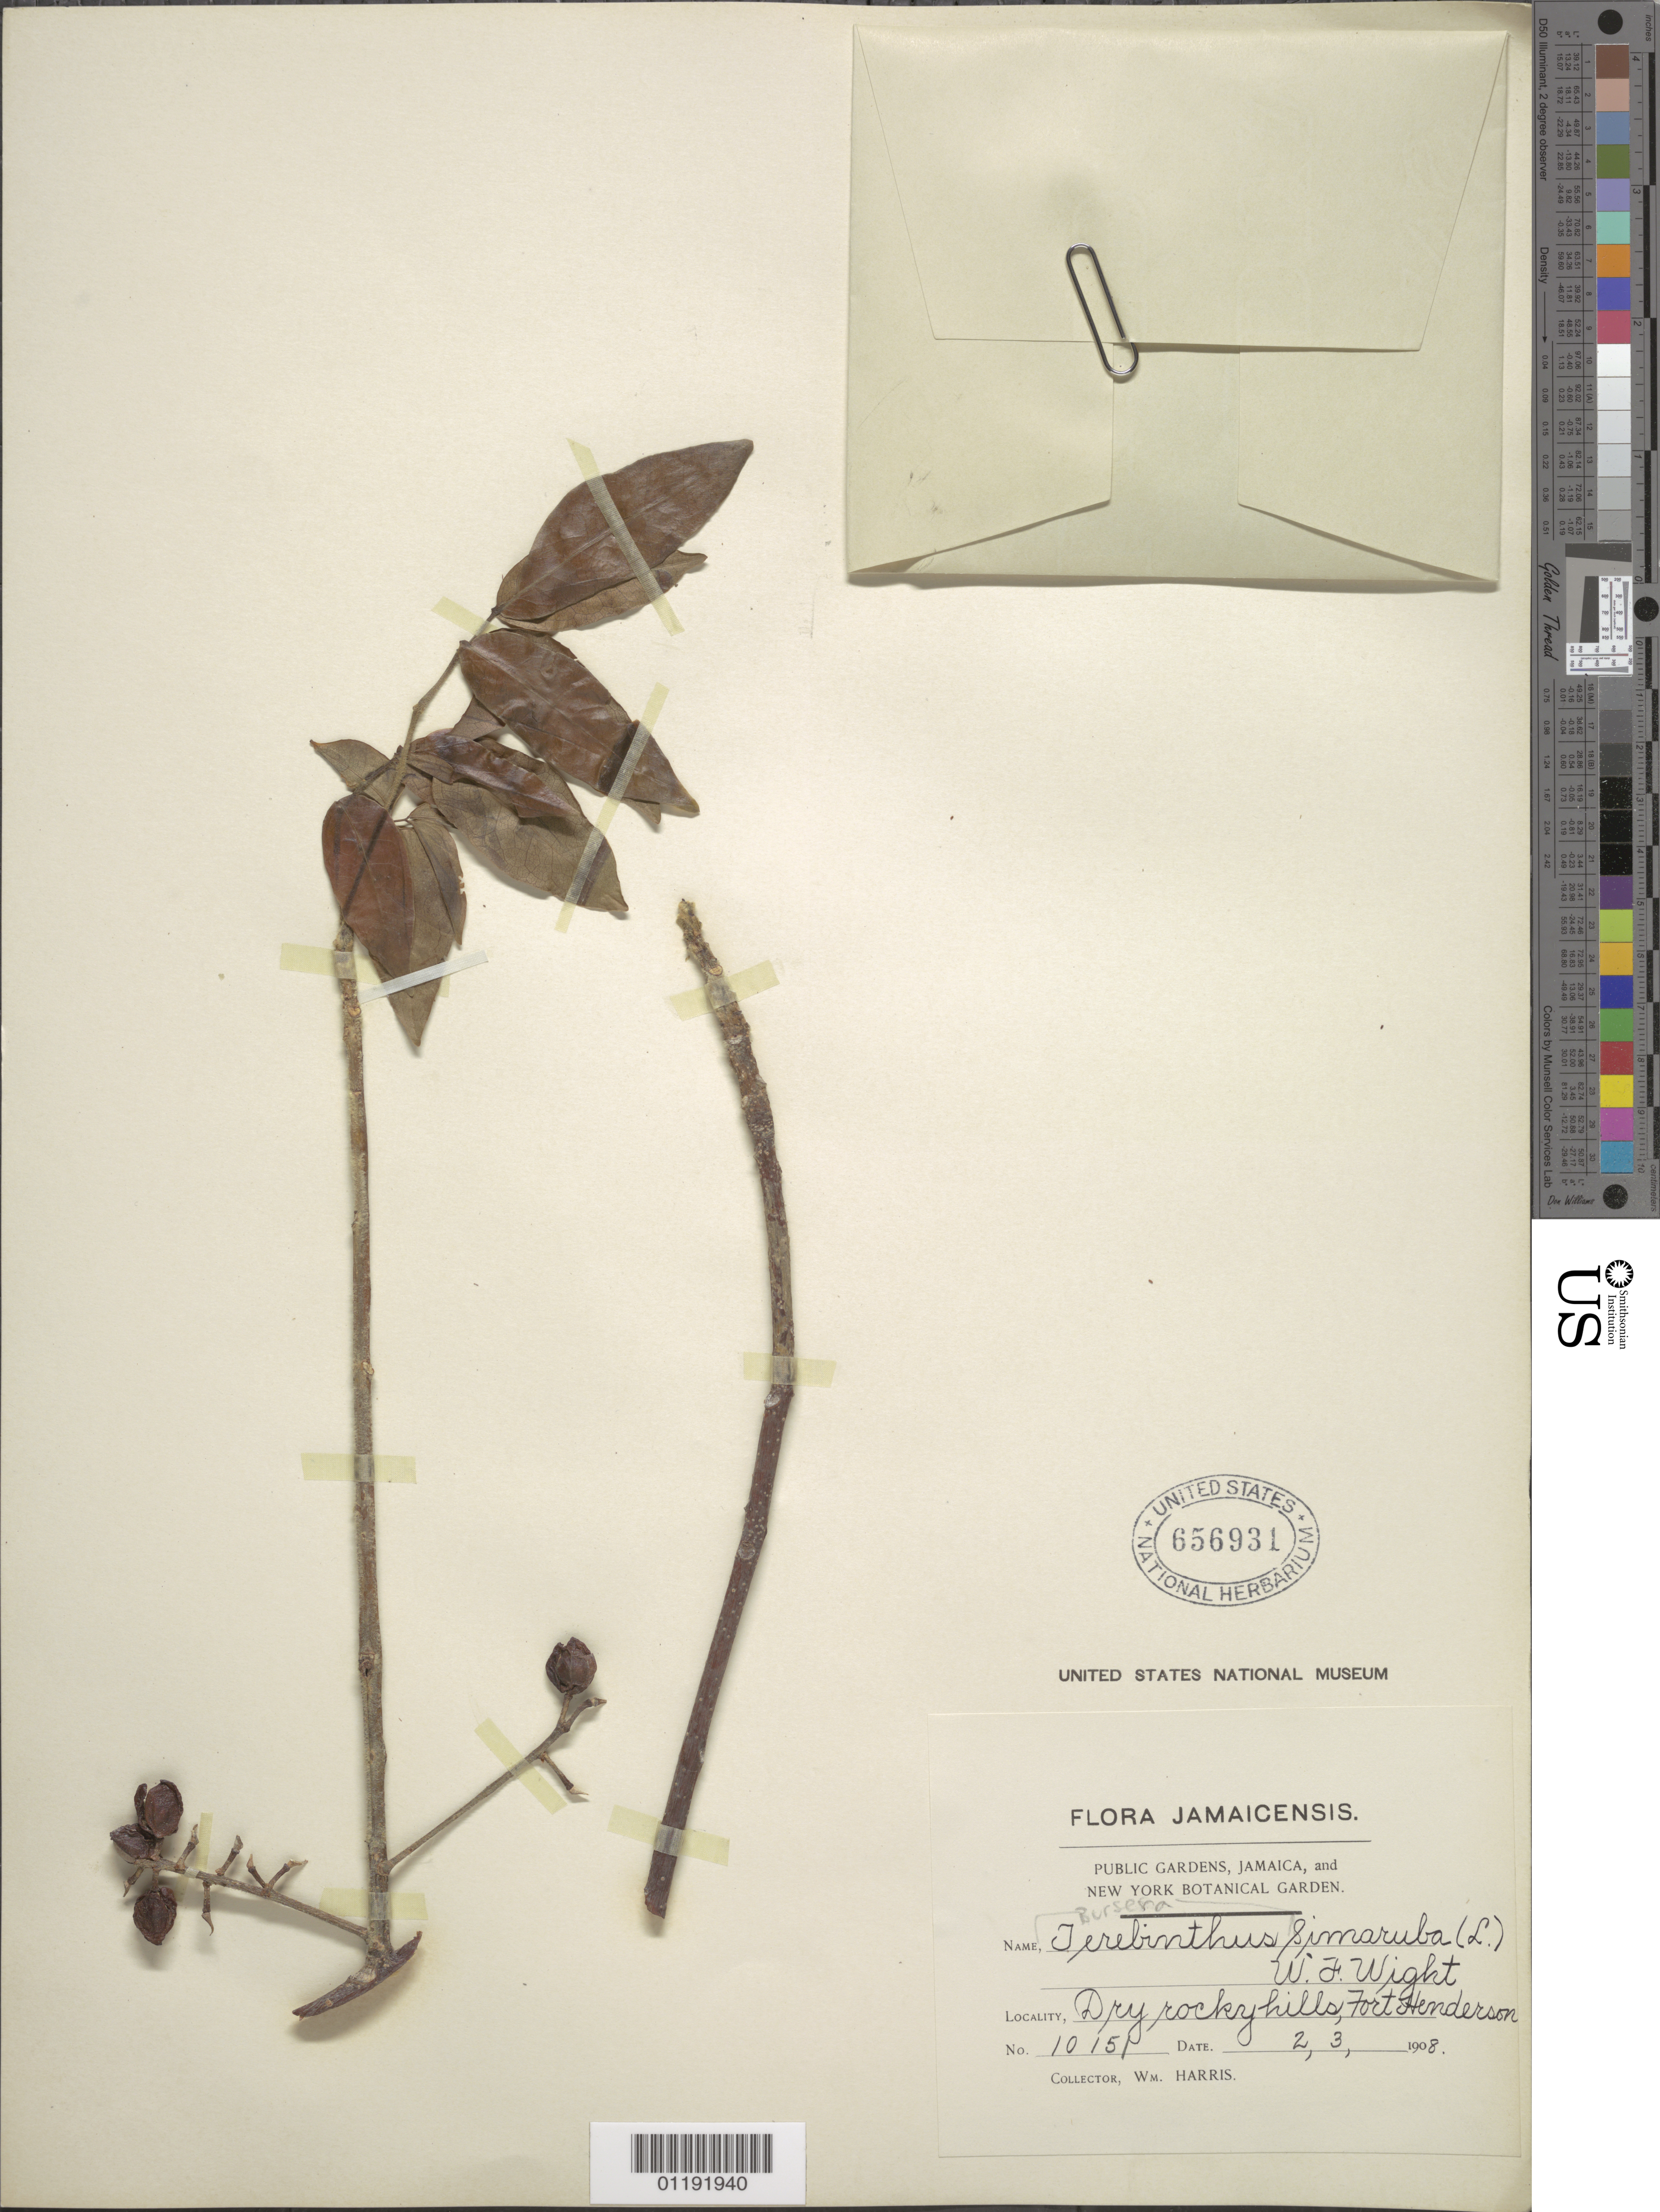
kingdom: Plantae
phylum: Tracheophyta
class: Magnoliopsida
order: Sapindales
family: Burseraceae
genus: Bursera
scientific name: Bursera simaruba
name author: (L.) Sarg.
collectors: W. Harris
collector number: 10151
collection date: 1908-02-03 or 1908-03-02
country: Jamaica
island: Jamaica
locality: Fort Henderson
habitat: Dry rocky hills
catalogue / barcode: US 656931